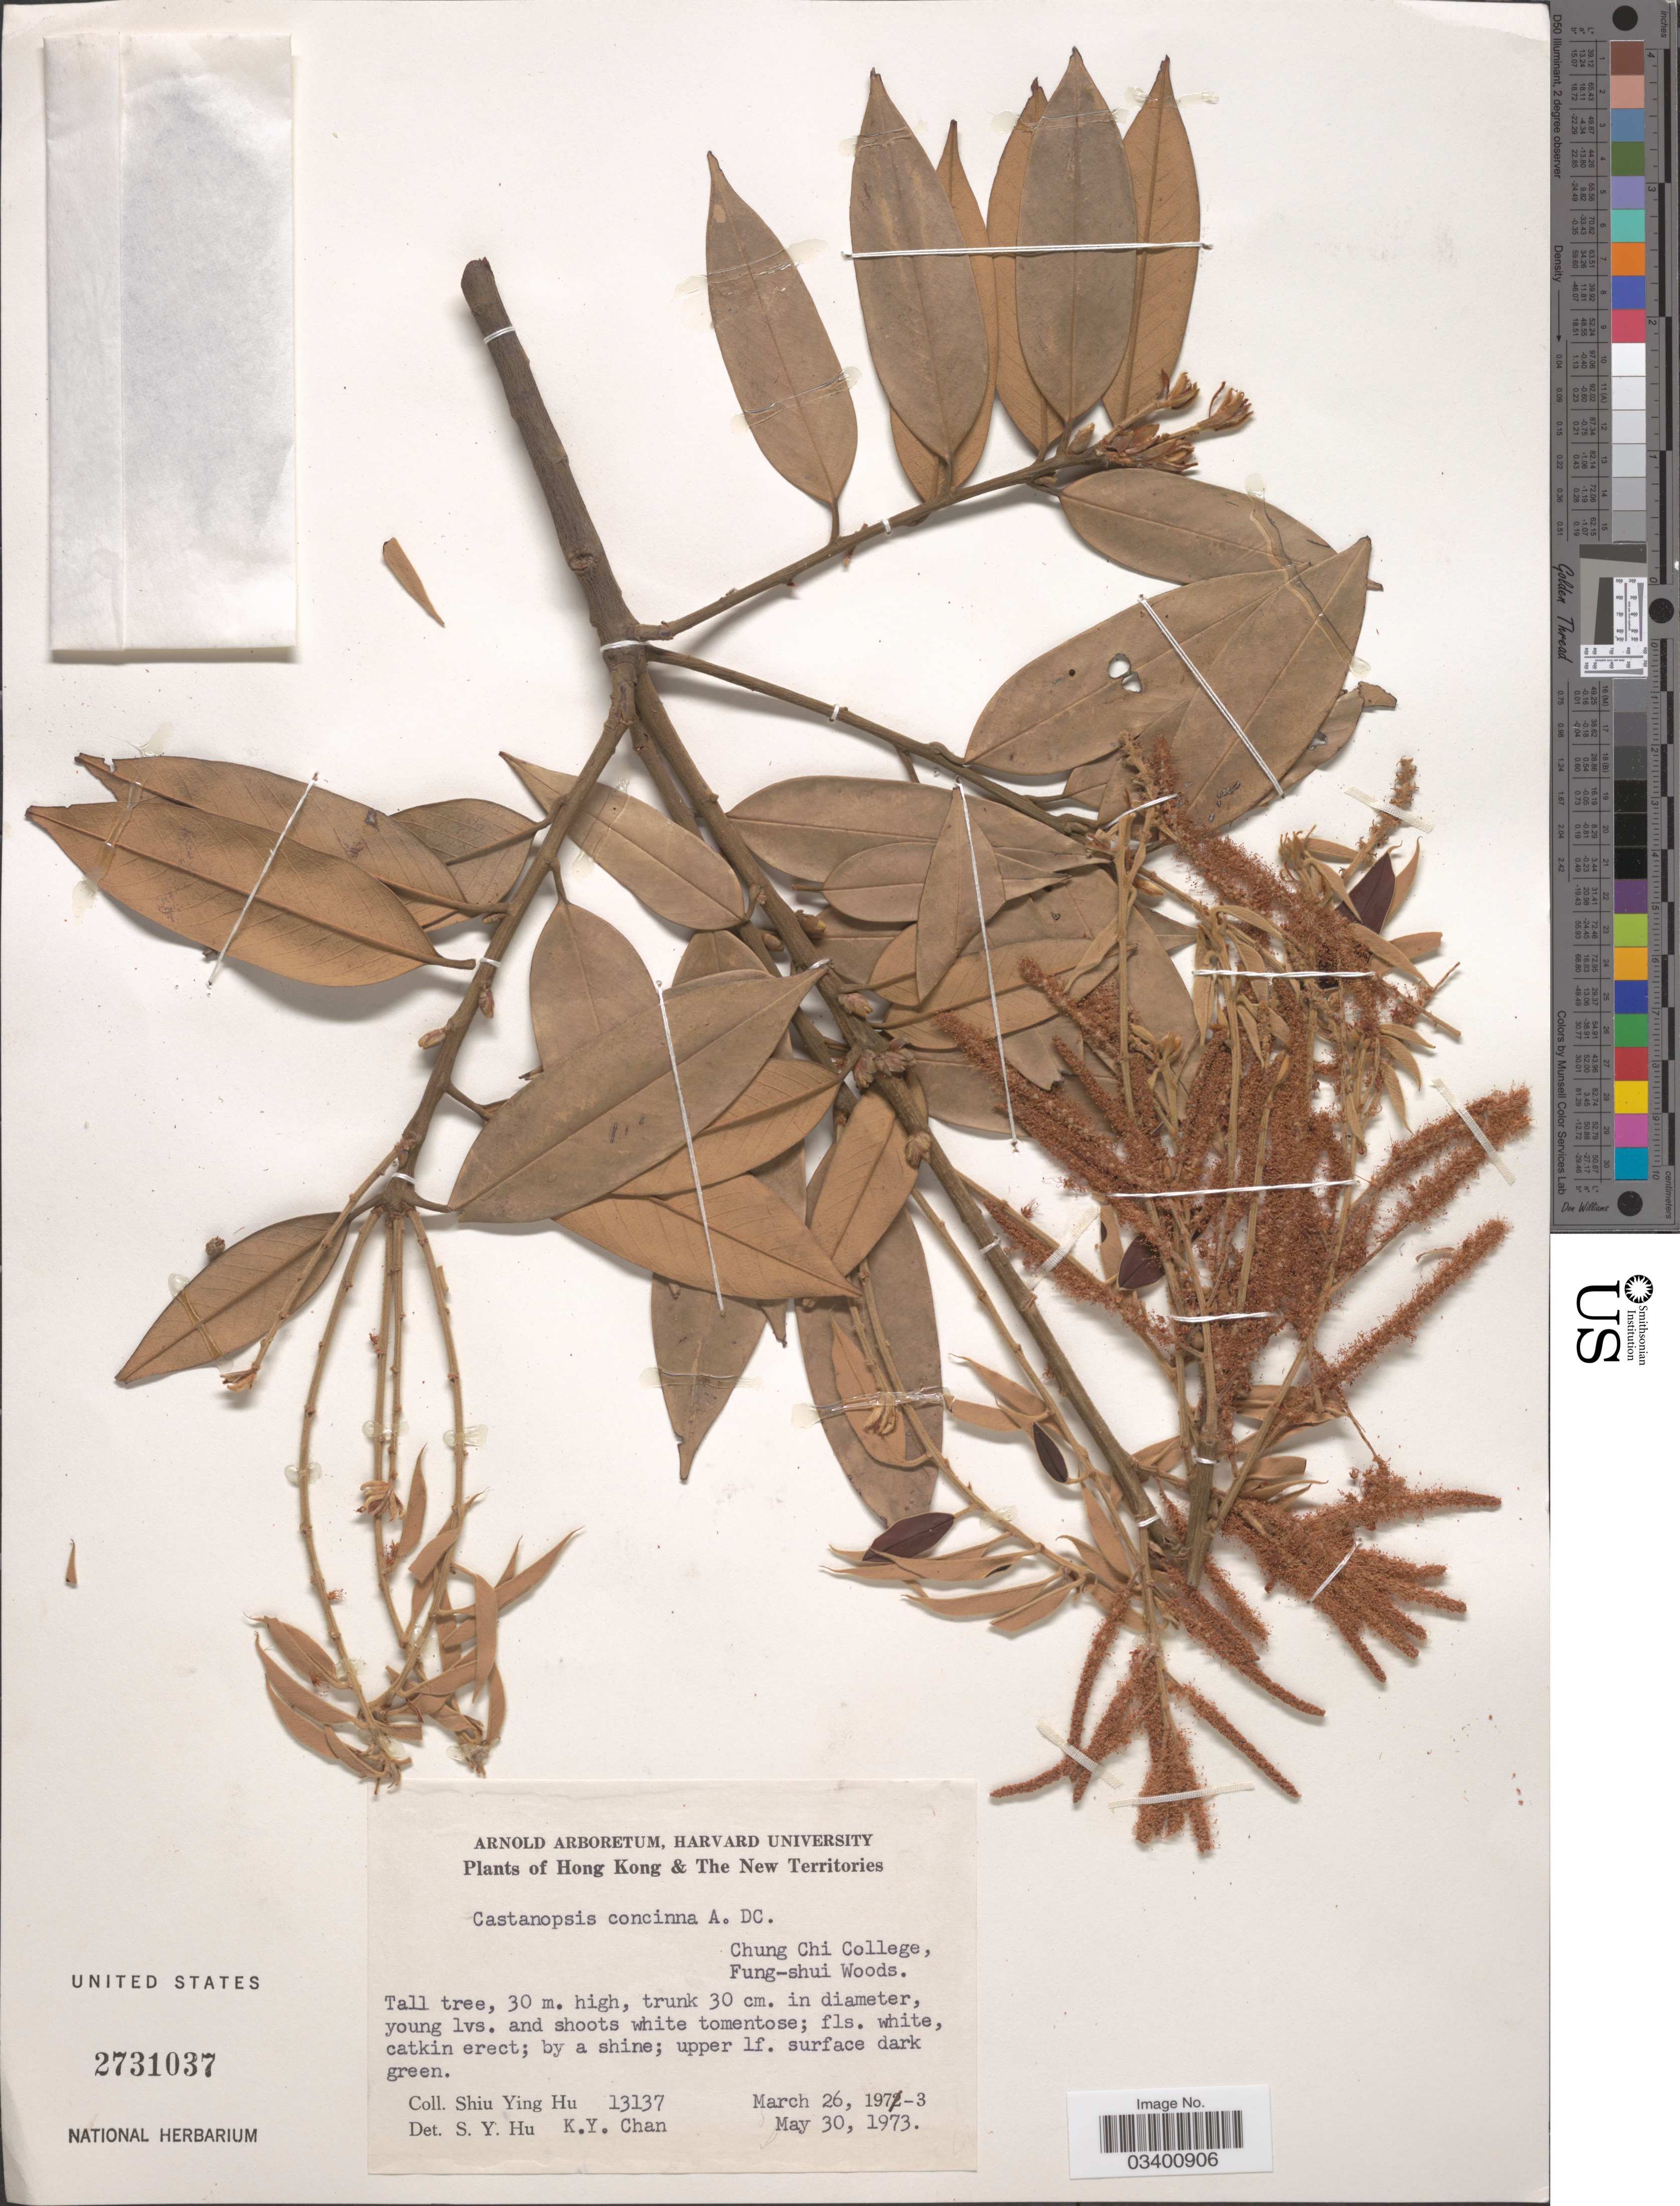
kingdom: Plantae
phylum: Tracheophyta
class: Magnoliopsida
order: Fagales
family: Fagaceae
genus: Castanopsis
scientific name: Castanopsis concinna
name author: (Champ. & Benth.) A. DC.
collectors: S. Y. Hu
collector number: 13137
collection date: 1973-05-30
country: China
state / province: Hong Kong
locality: The New Territories. Chung Chi College, Fung-shui Woods.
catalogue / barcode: US 2731037